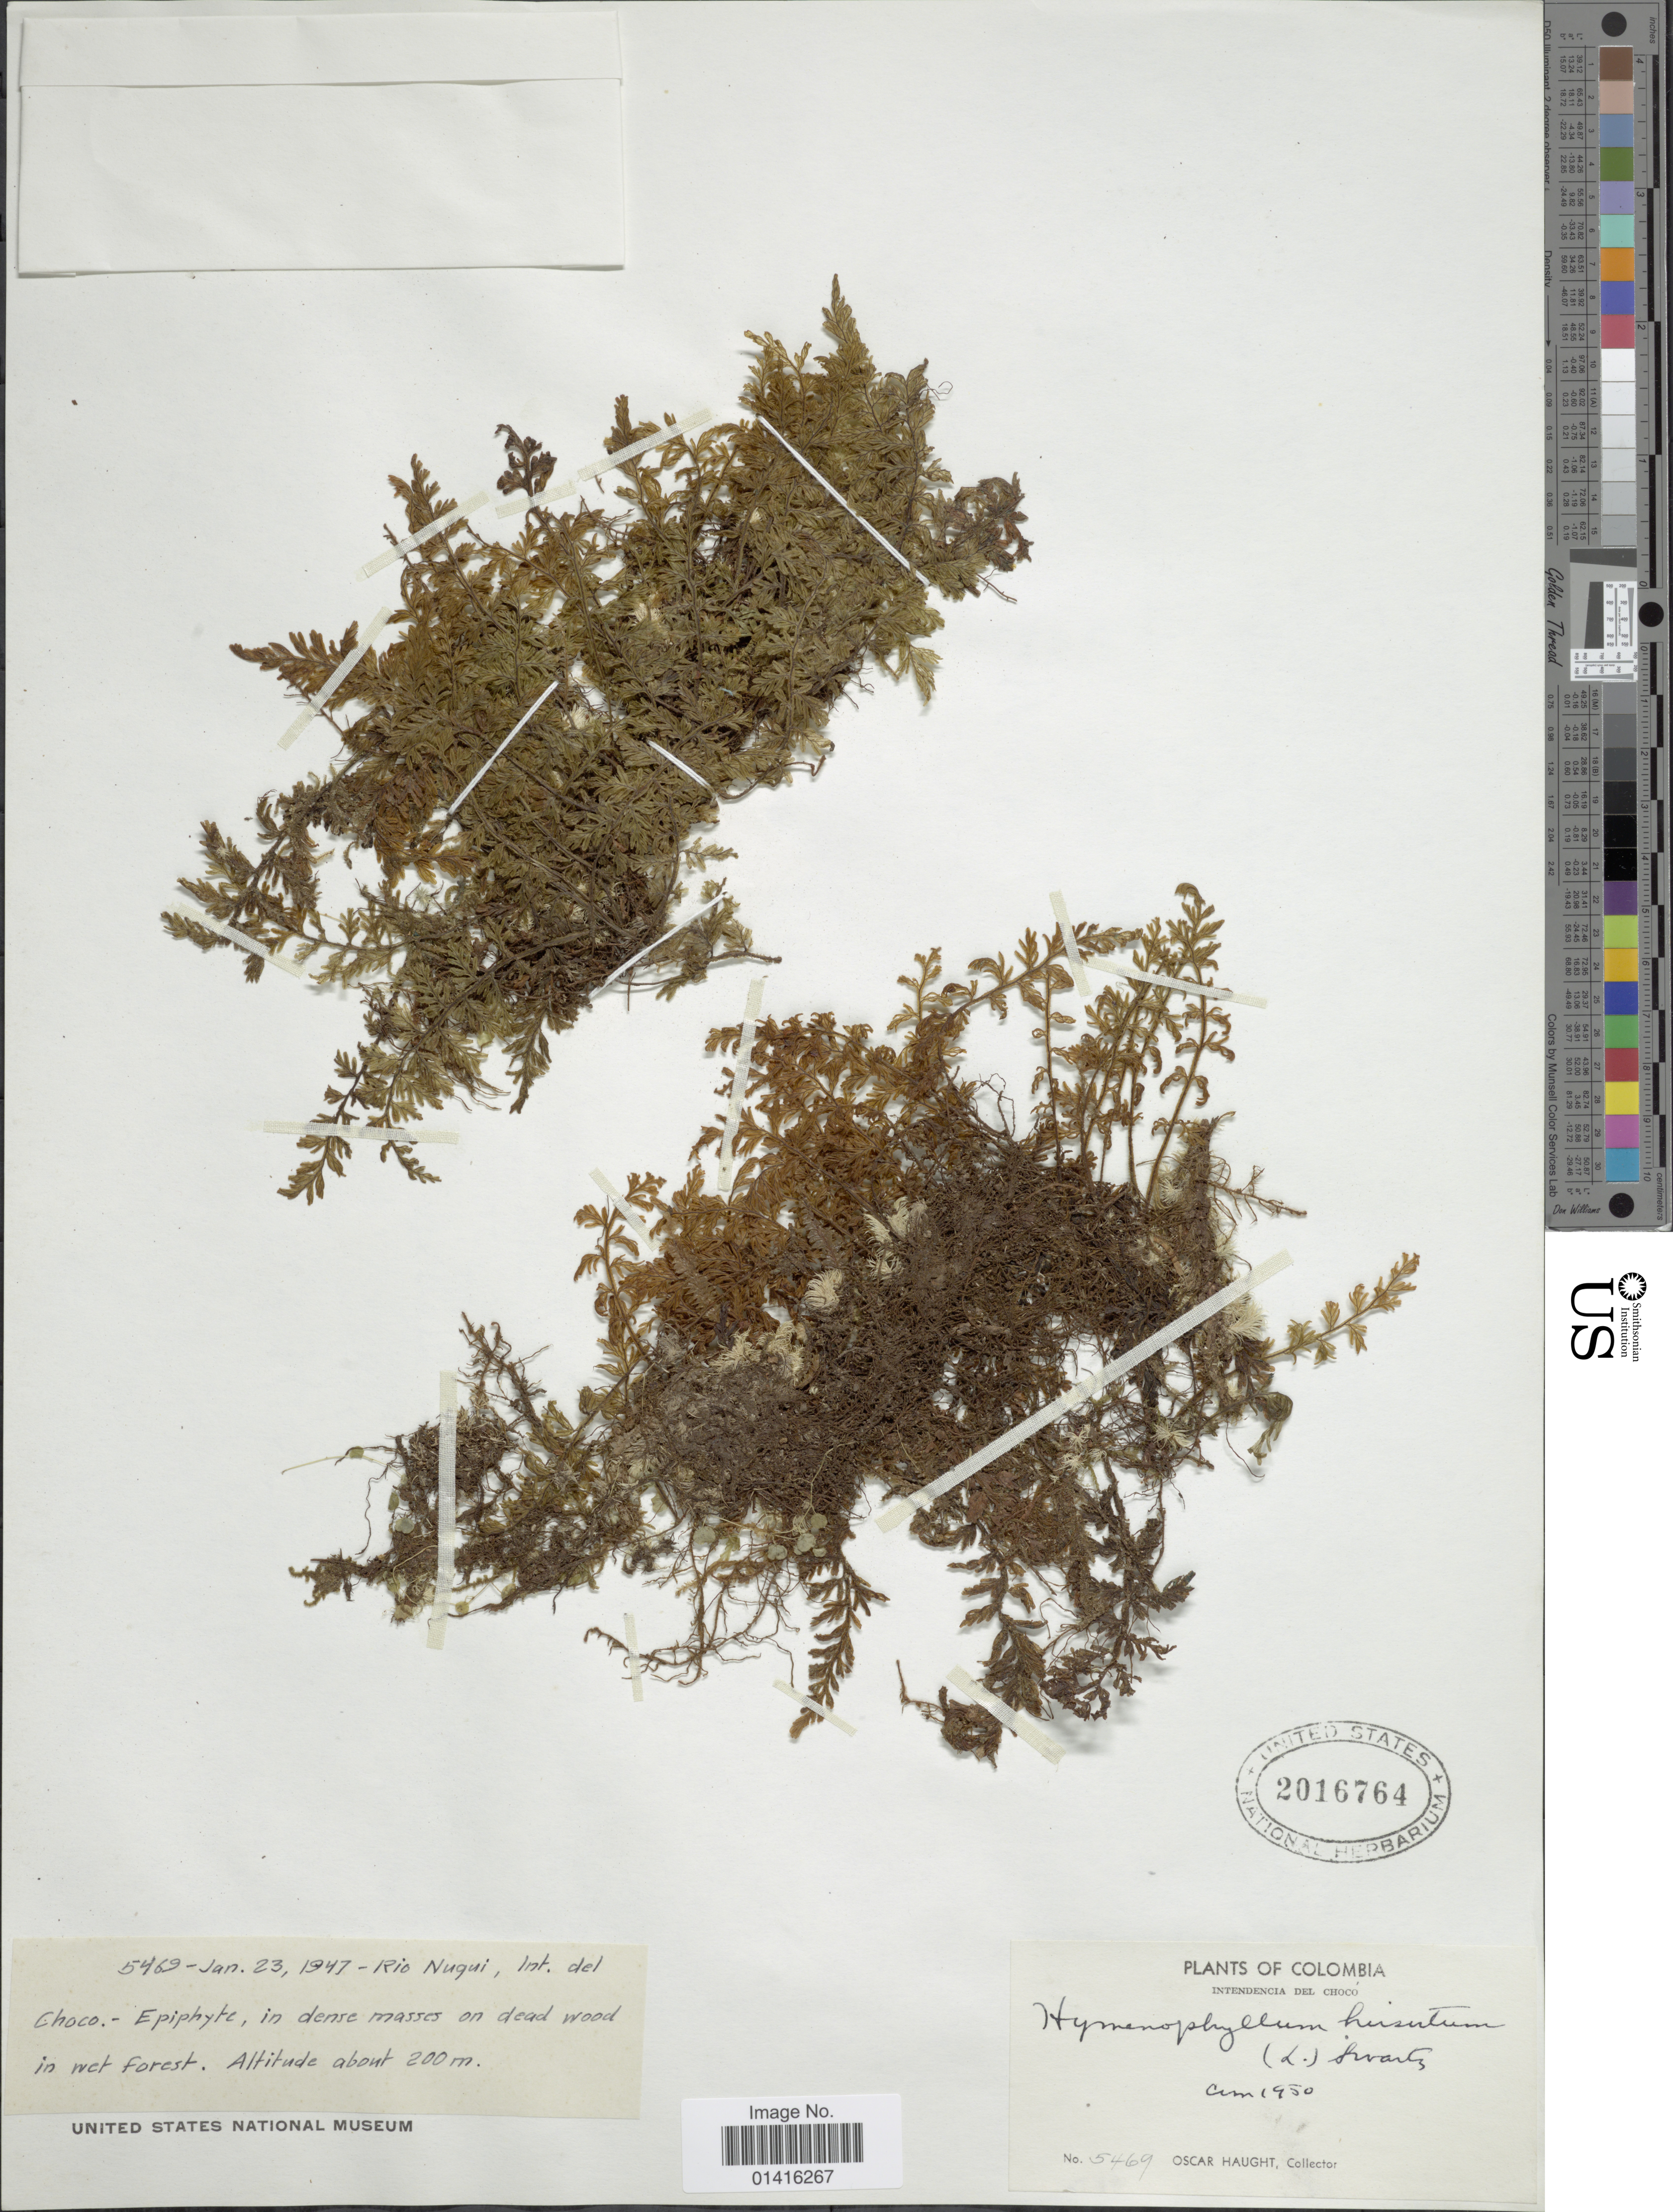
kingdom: Plantae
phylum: Tracheophyta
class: Polypodiopsida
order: Hymenophyllales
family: Hymenophyllaceae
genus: Hymenophyllum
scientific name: Hymenophyllum hirsutum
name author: (L.) Sw.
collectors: O. L. Haught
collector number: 5469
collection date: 1950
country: Colombia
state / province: Chocó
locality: Rio Nugui, Int. del Choco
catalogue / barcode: US 2016764